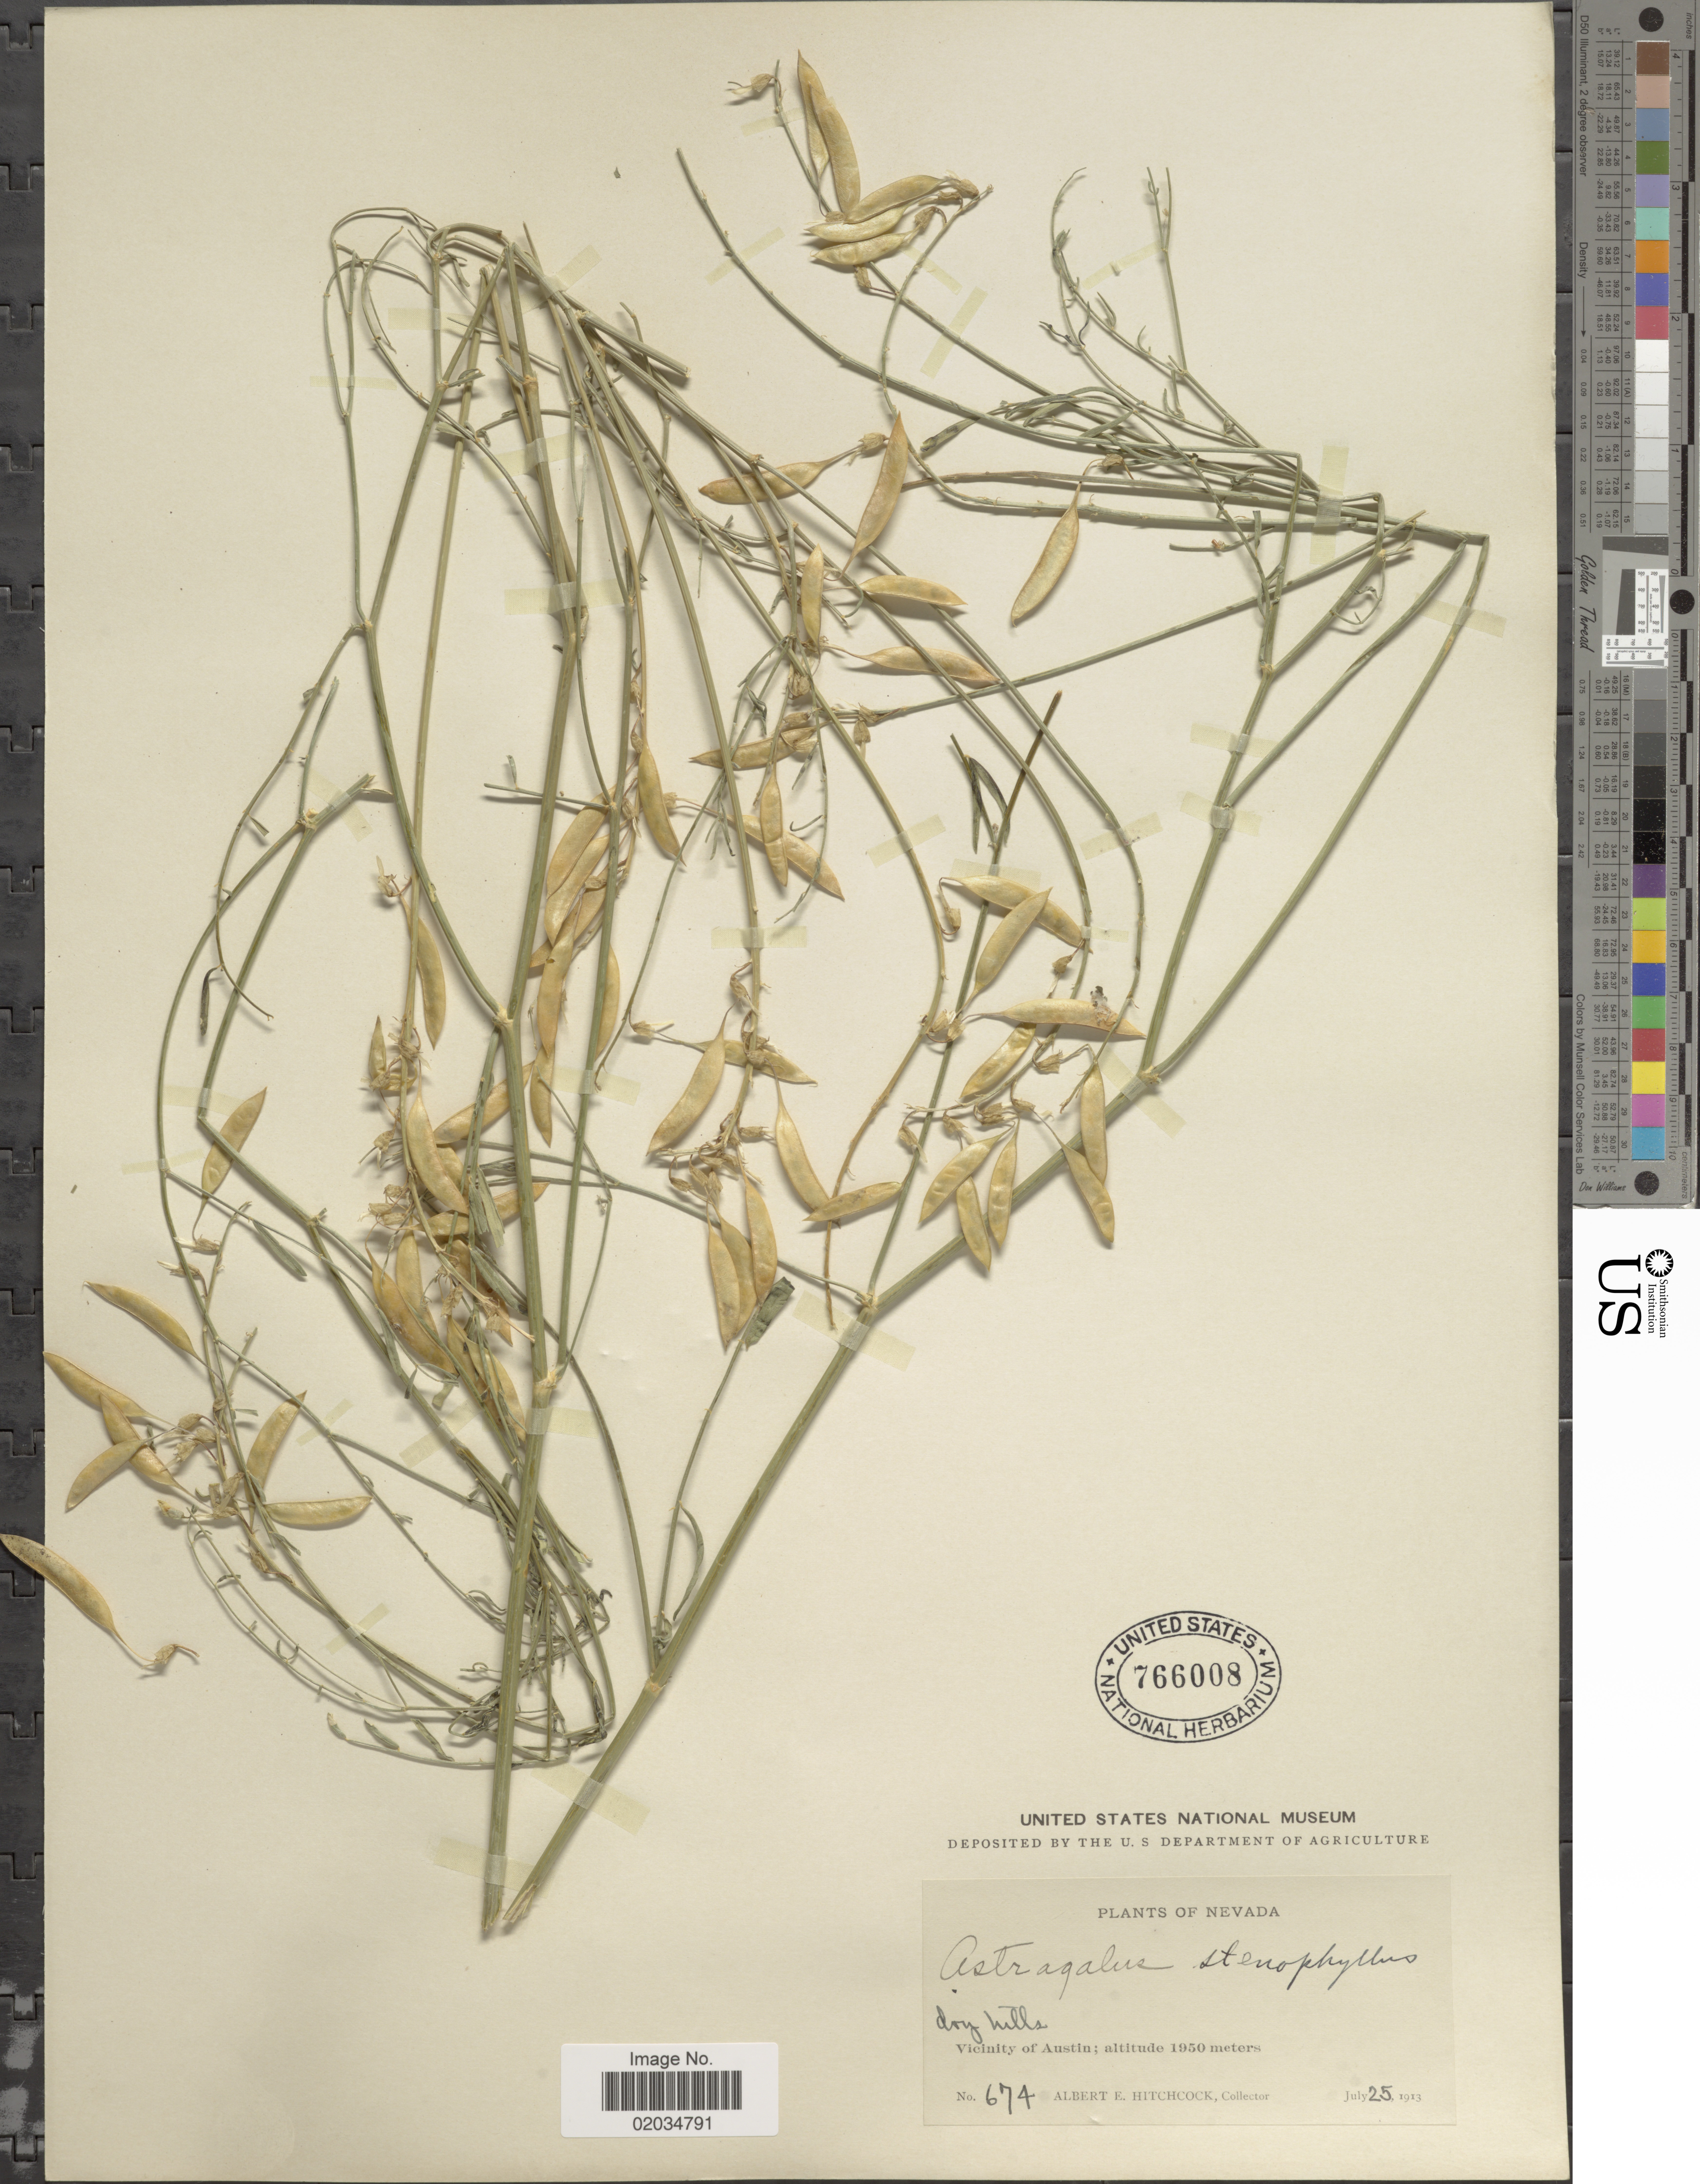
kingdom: Plantae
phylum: Tracheophyta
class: Magnoliopsida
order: Fabales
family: Fabaceae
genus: Astragalus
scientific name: Astragalus stenophyllus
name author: Torr. & A. Gray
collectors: A. Hitchcock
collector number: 674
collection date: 1913-07-25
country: United States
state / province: Nevada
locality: Vicinity of Austin.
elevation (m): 1950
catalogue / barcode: US 766008